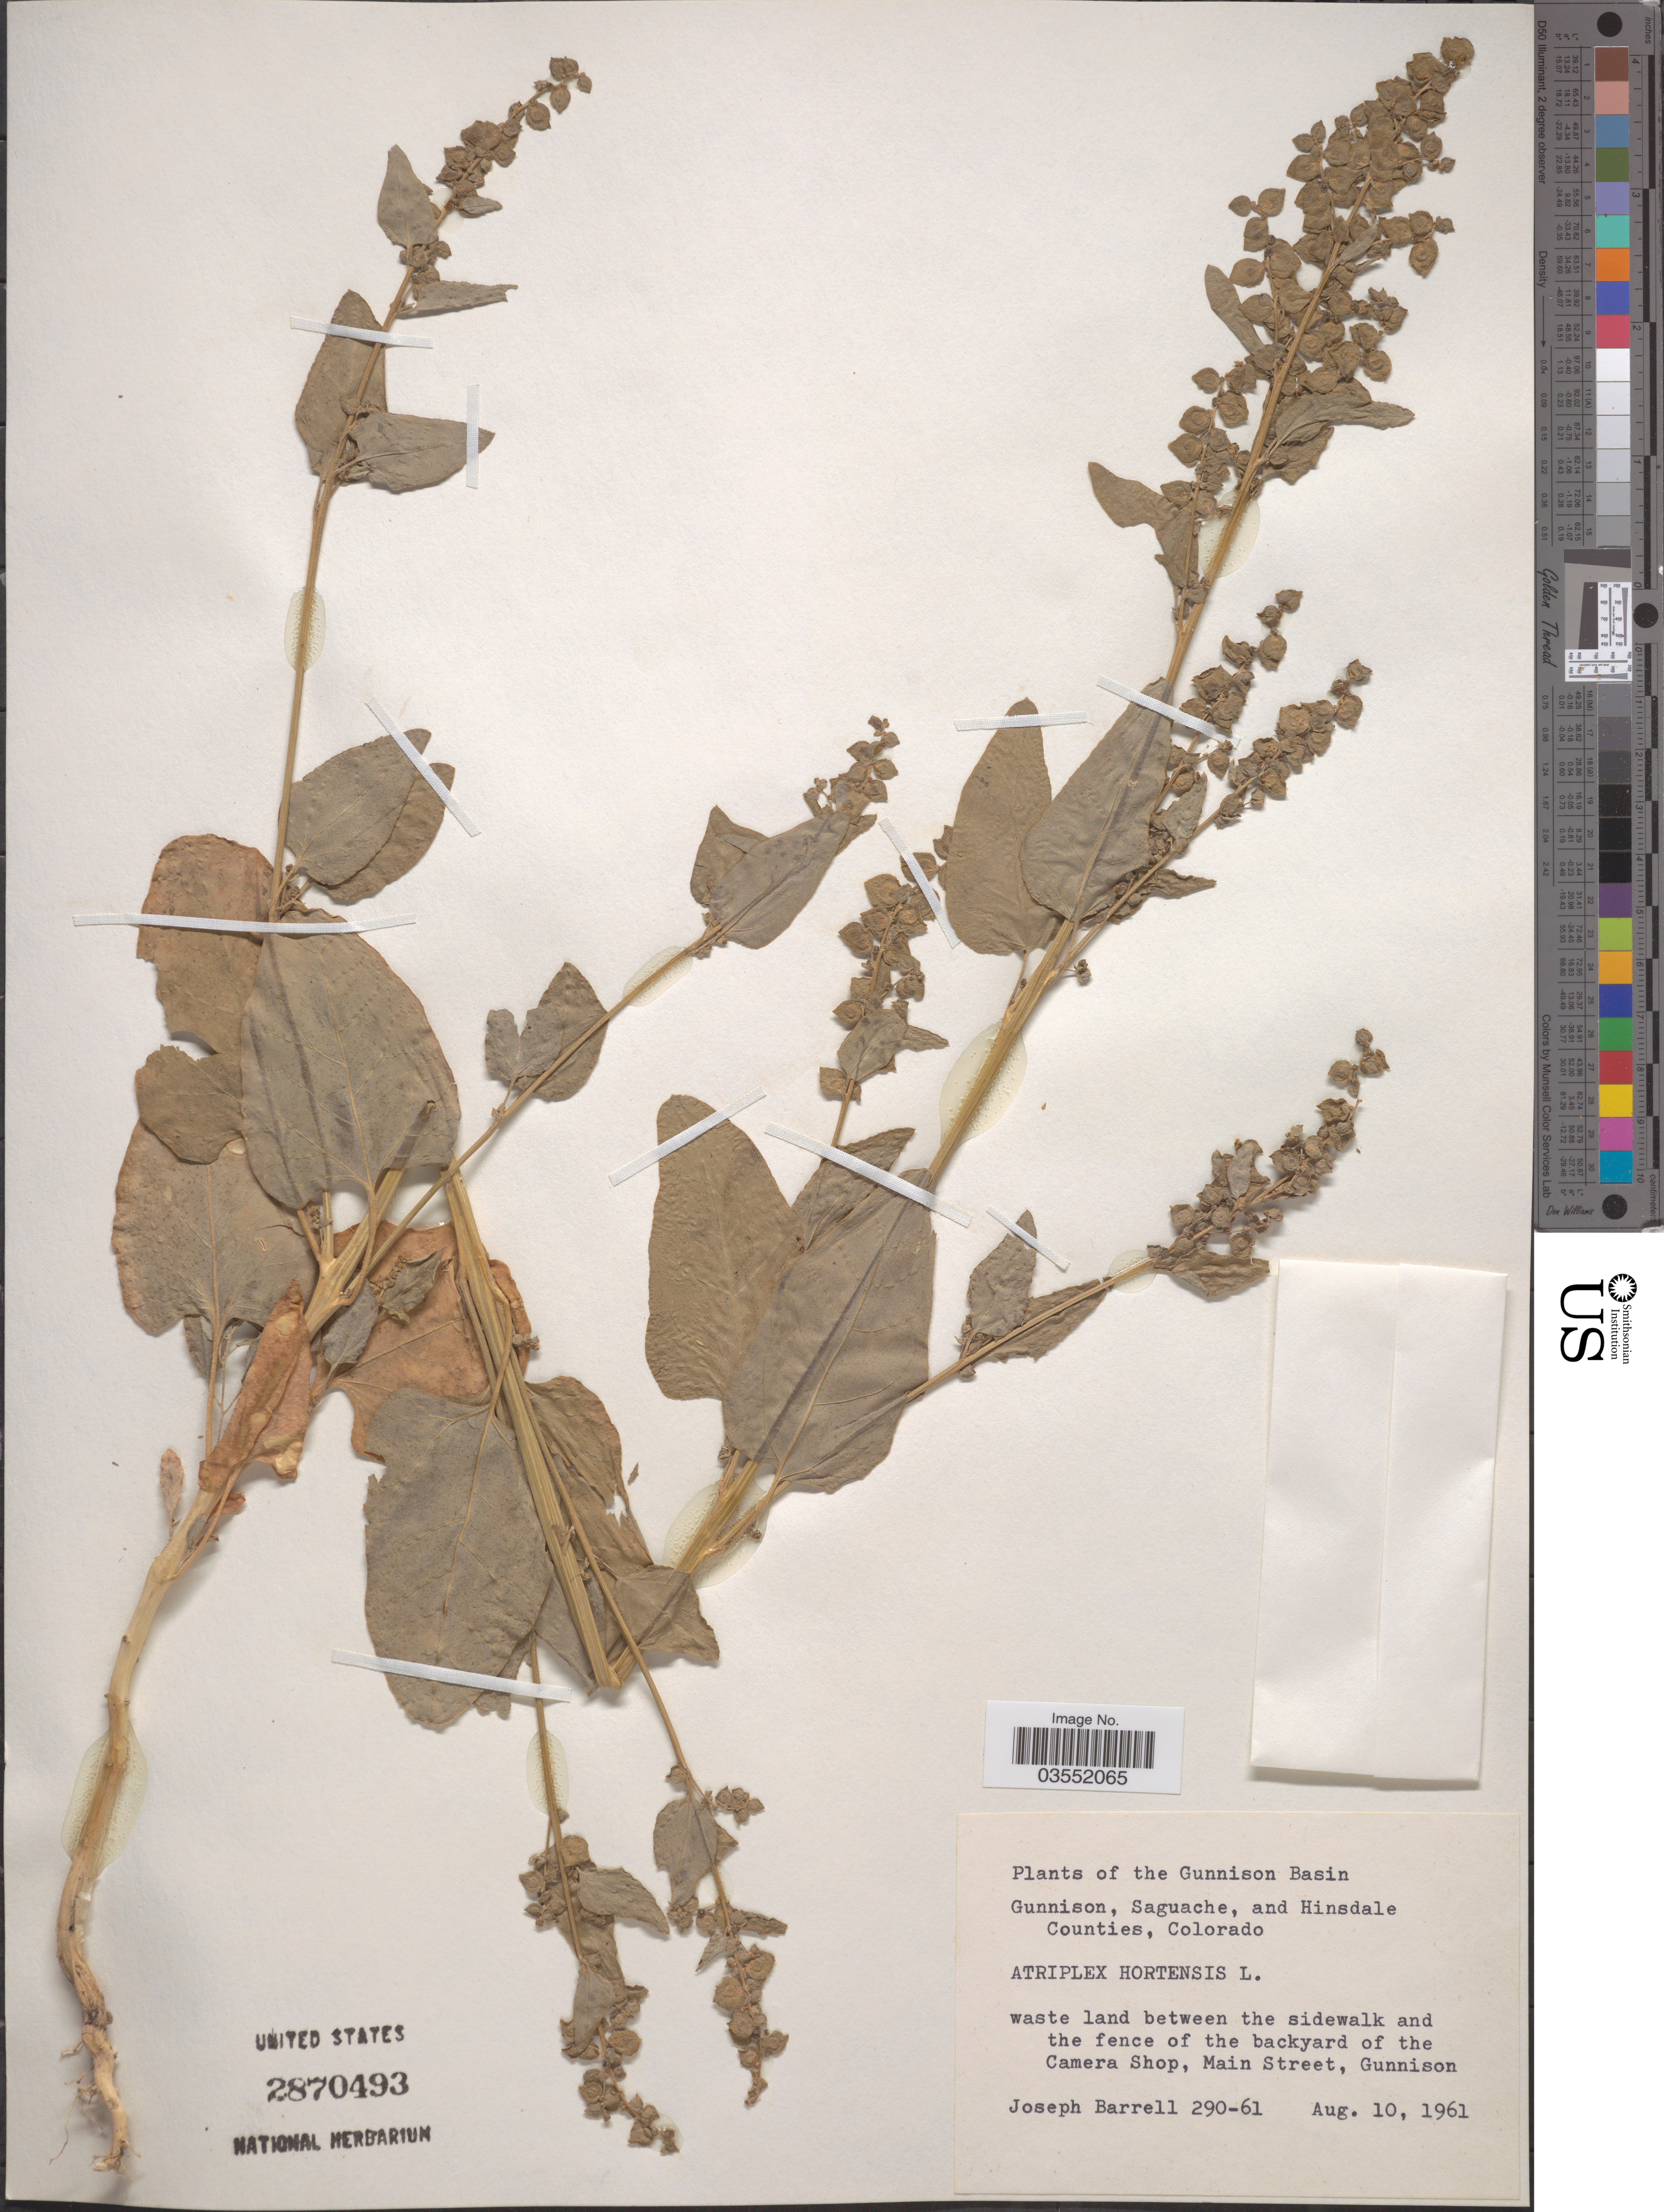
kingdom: Plantae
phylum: Tracheophyta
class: Magnoliopsida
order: Caryophyllales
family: Amaranthaceae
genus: Atriplex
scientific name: Atriplex hortensis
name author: L.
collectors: J. Barrell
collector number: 290-61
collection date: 1961-08-10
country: United States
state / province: Colorado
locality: The Gunnison Basin. Waste land between the sidewalk and the fence of the backyard of the Camera Shop, Main Street, Gunnison. Gunnison County.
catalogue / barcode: US 2870493